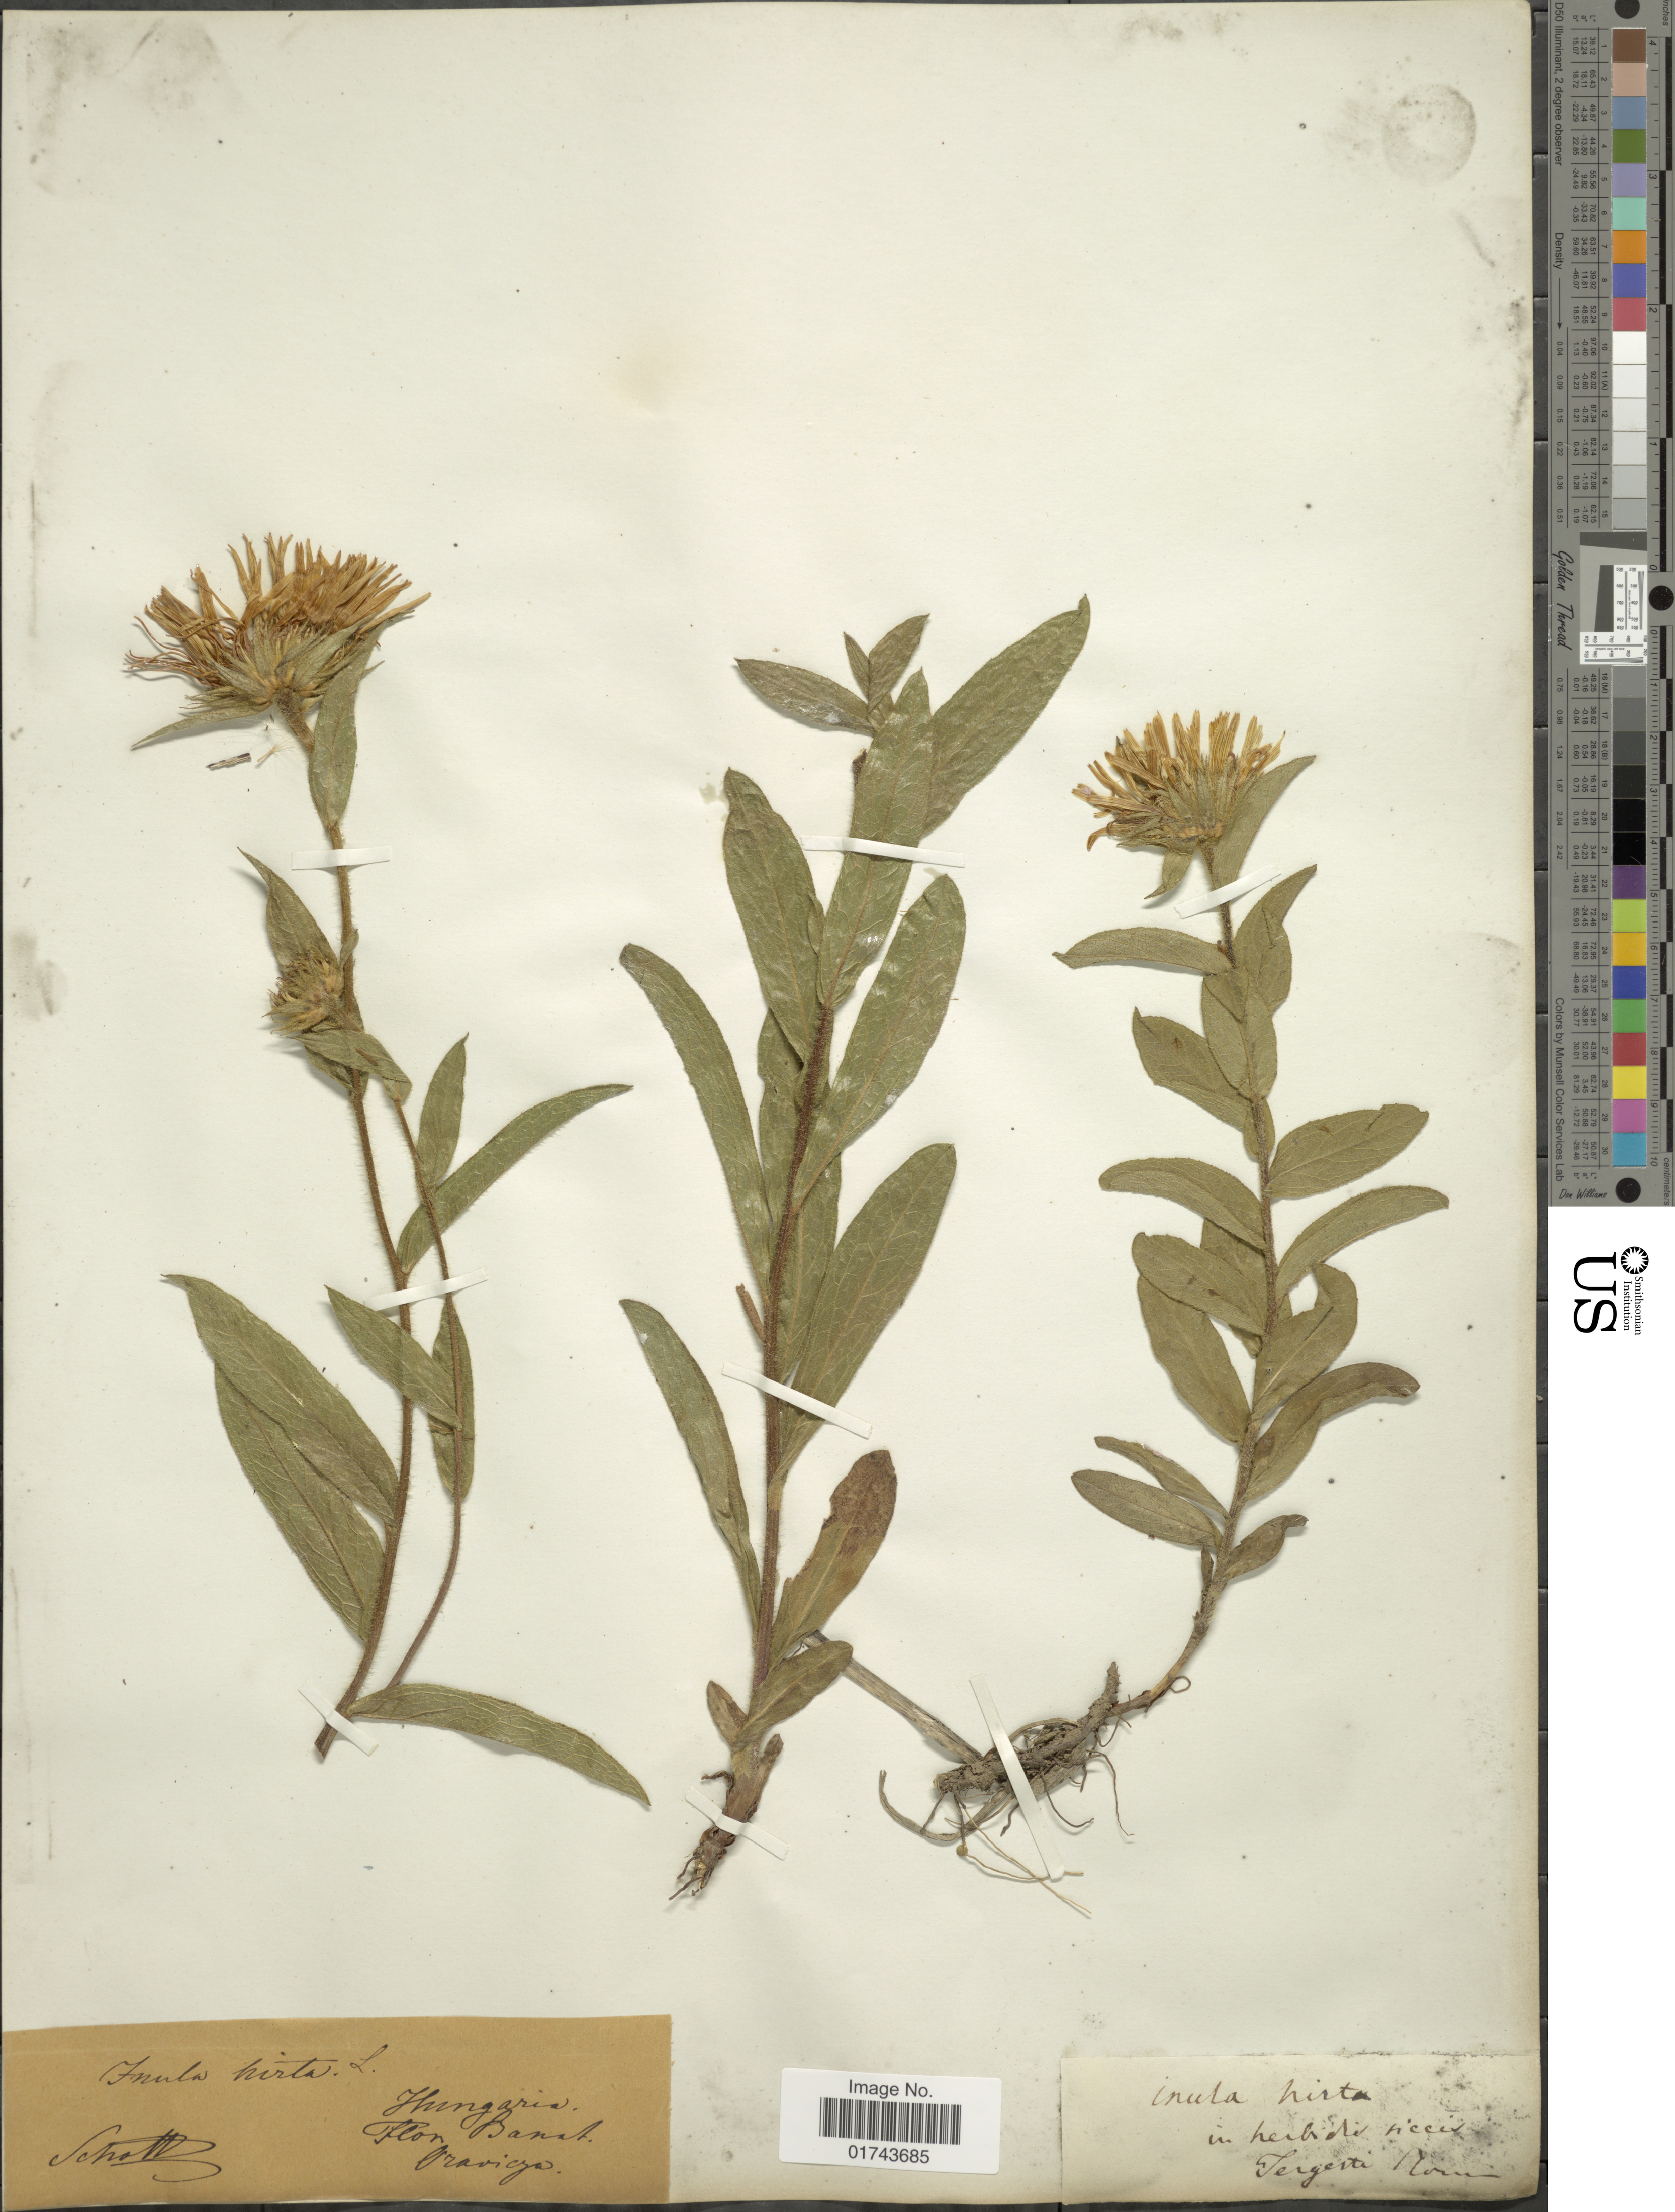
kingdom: Plantae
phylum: Tracheophyta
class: Magnoliopsida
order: Asterales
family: Asteraceae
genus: Inula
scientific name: Inula hirta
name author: L.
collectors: B. Scholl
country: Hungary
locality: Flon Banal, Franciga [interpreted]